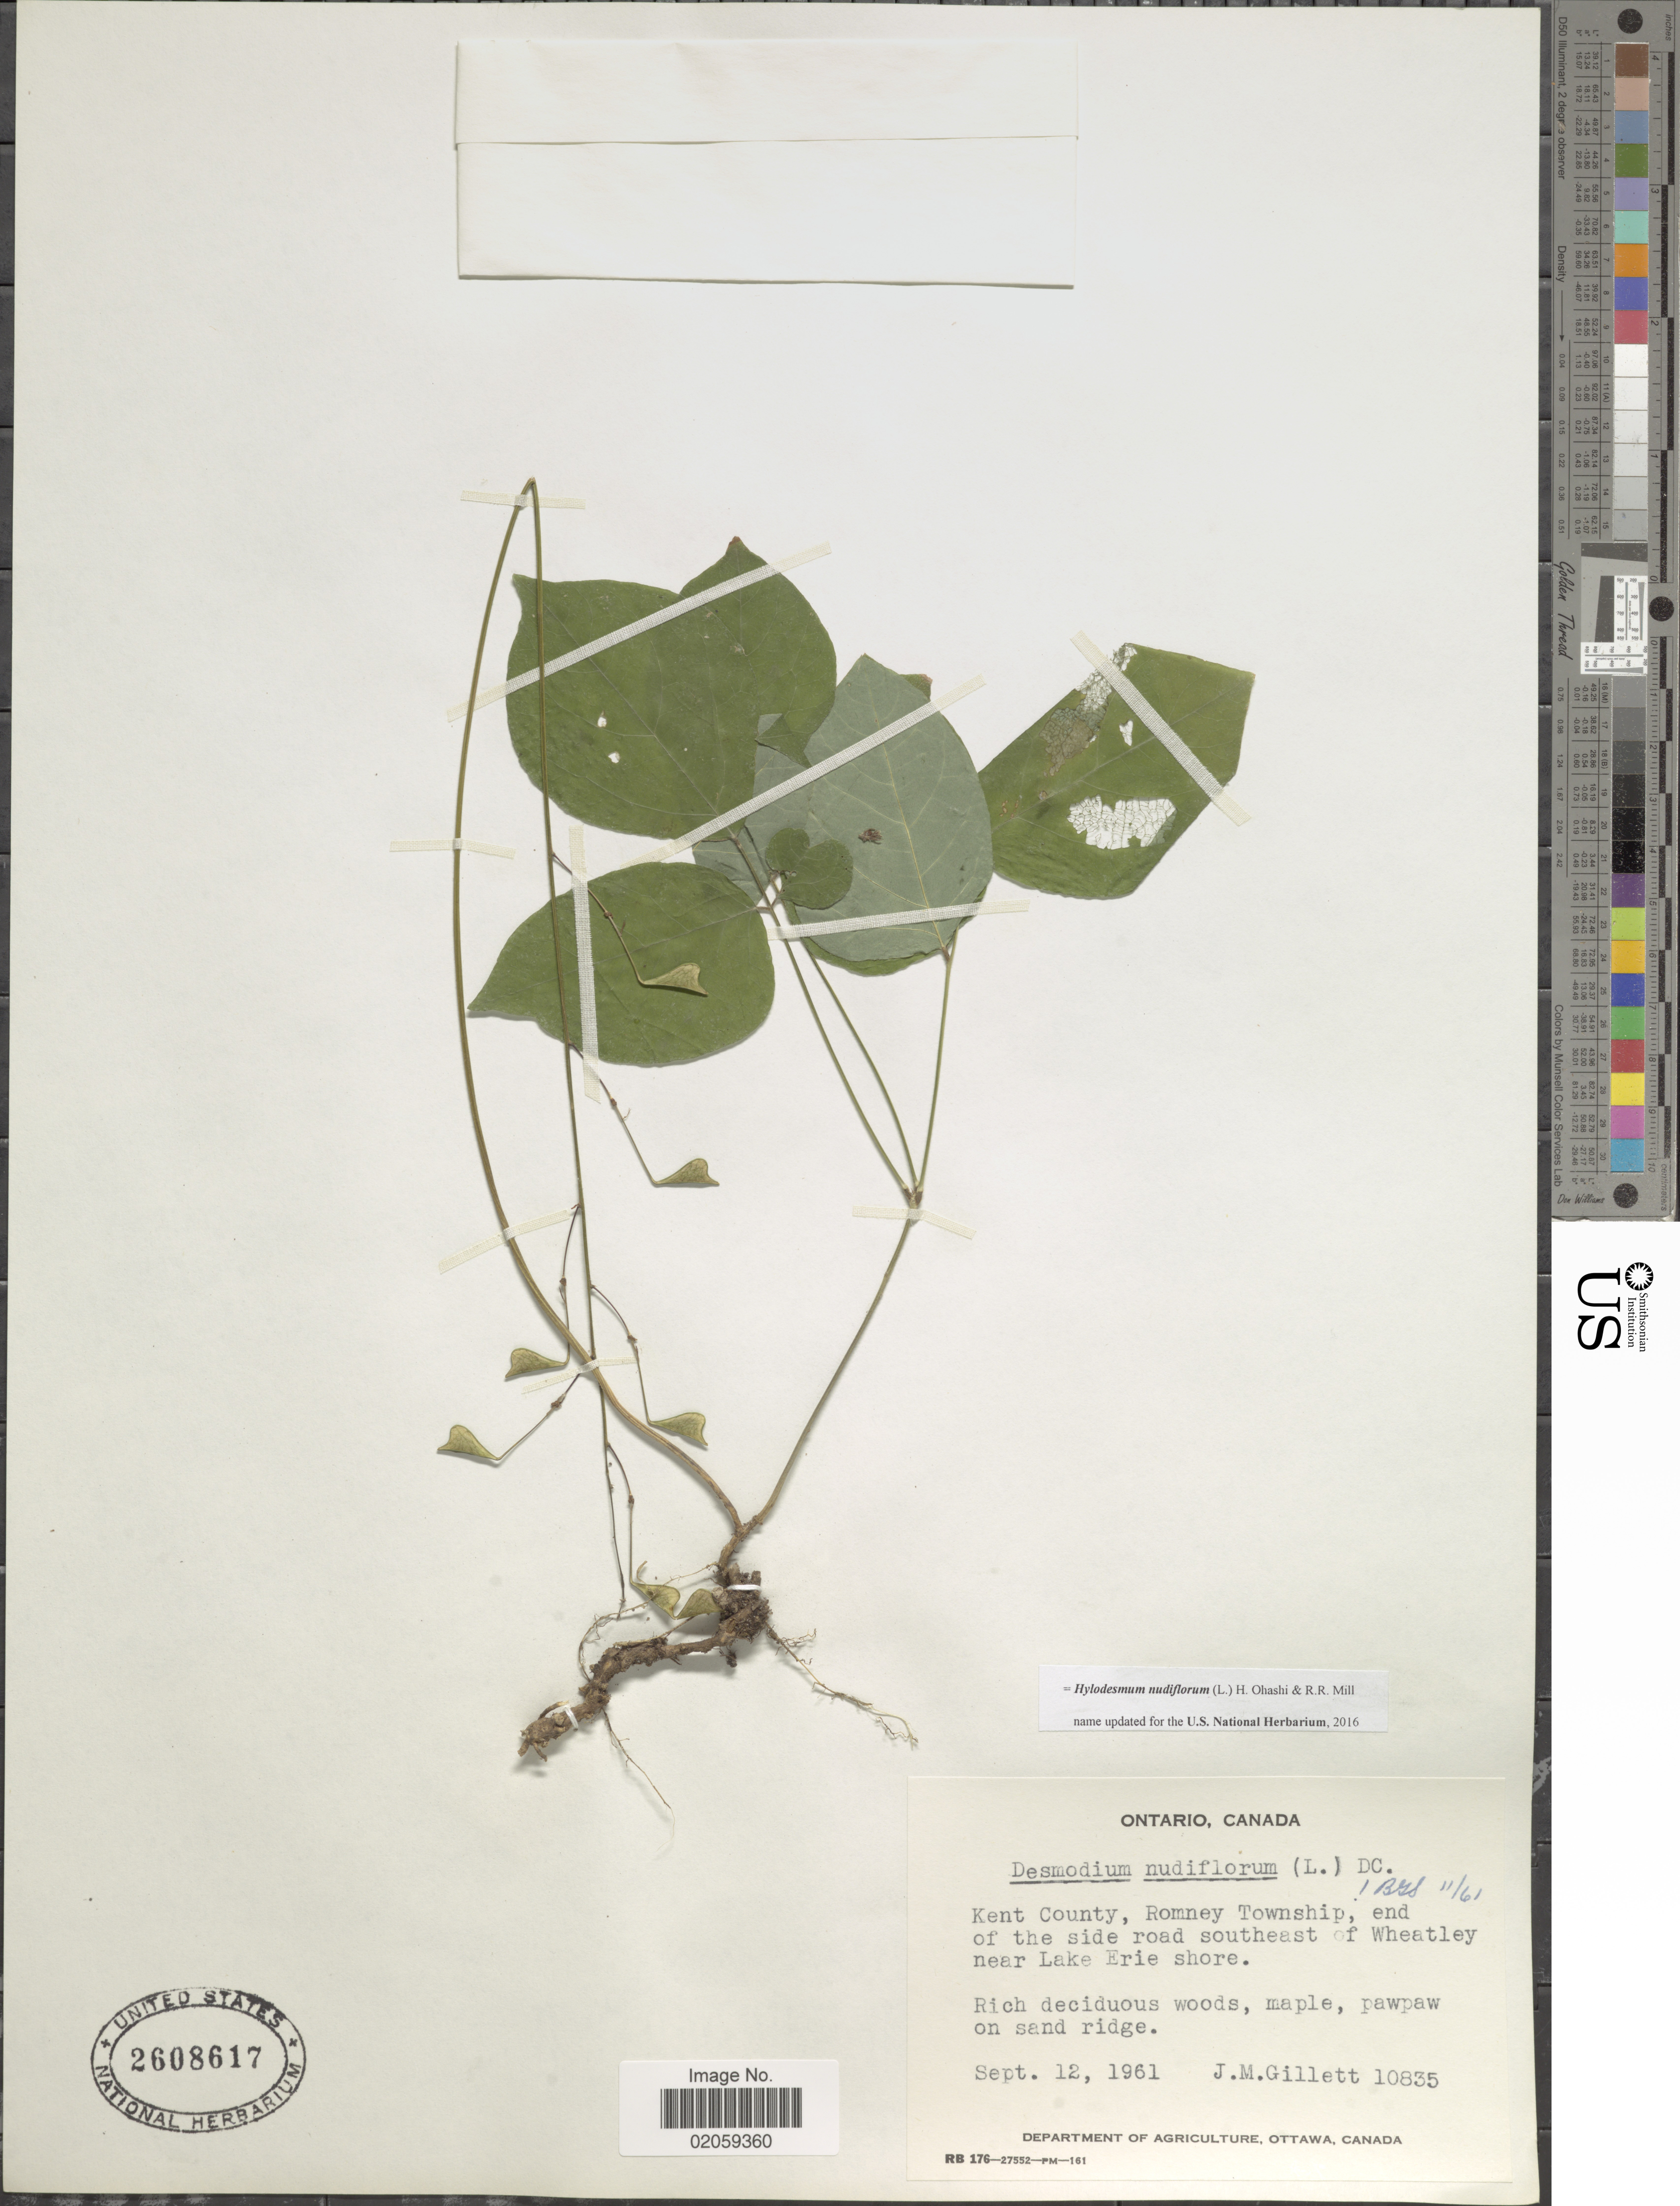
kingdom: Plantae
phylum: Tracheophyta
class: Magnoliopsida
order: Fabales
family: Fabaceae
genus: Hylodesmum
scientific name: Hylodesmum nudiflorum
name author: (L.) H. Ohashi & R.R. Mill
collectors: J. M. Gillett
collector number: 10835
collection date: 1961-09-12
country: Canada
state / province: Ontario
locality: Kent County, Romney Township, end of the side road southeast of Wheatley near Lake Erie shore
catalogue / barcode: US 2608617